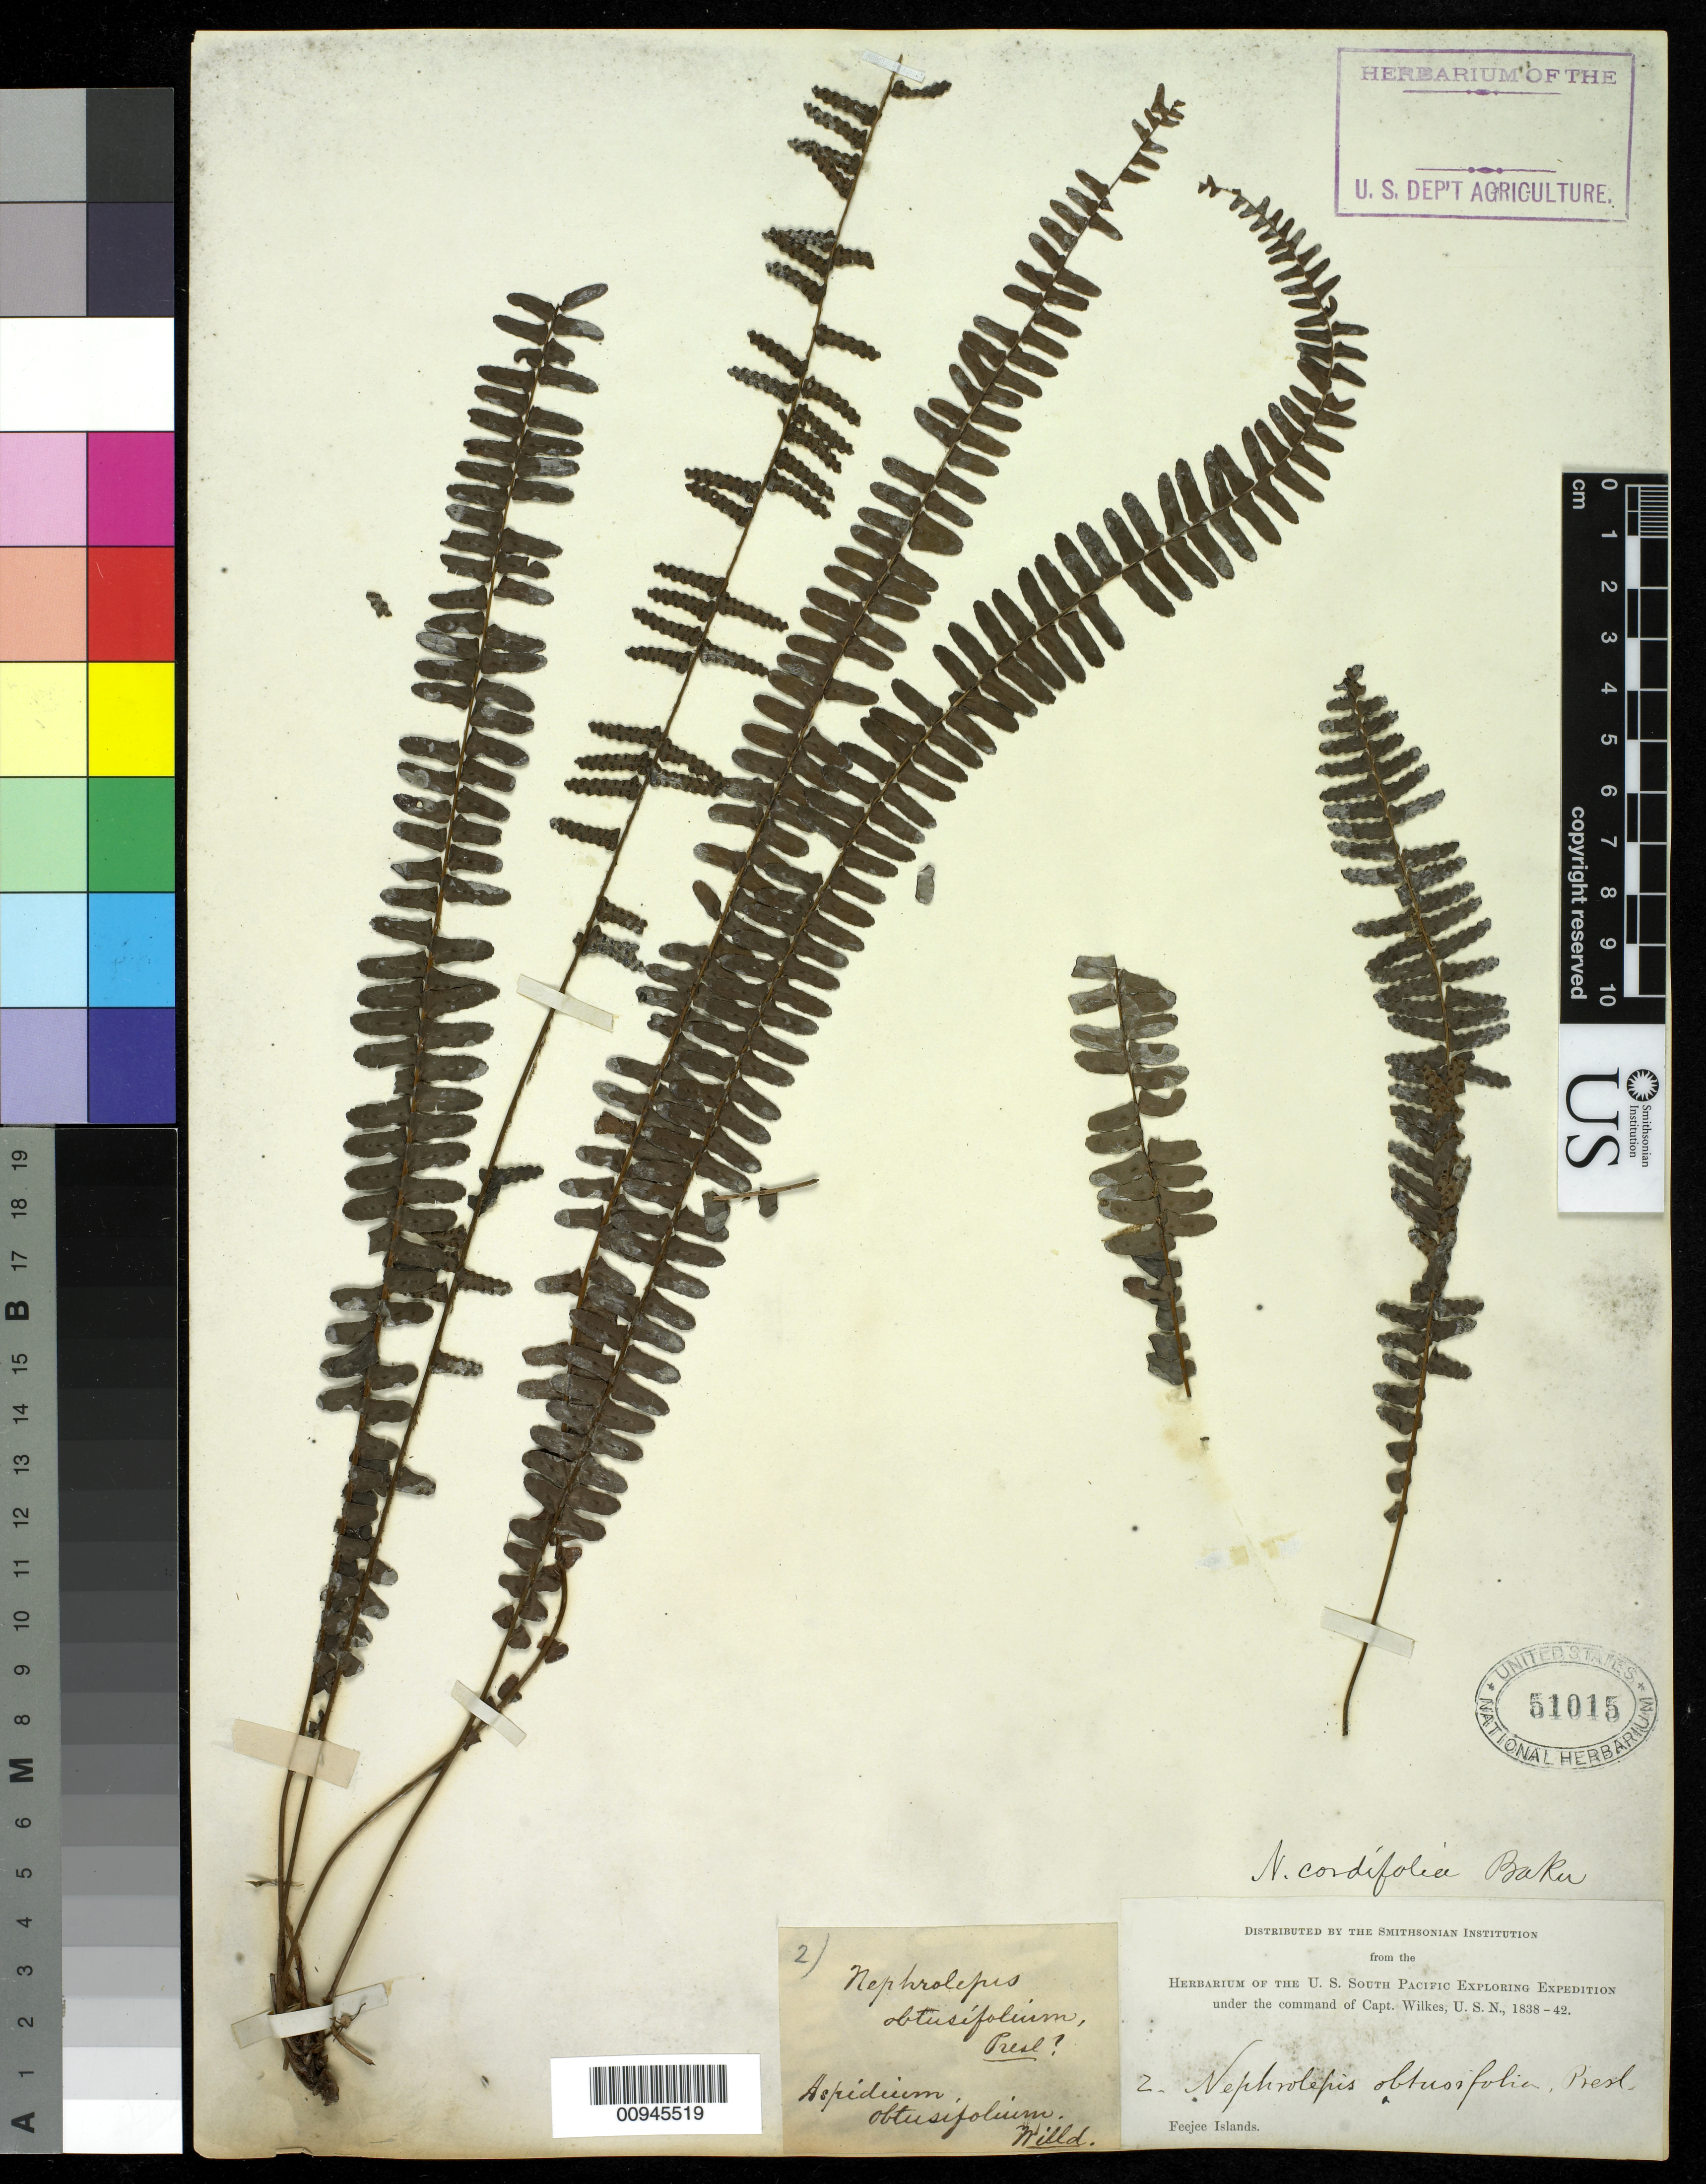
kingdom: Plantae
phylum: Tracheophyta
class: Polypodiopsida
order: Polypodiales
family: Nephrolepidaceae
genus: Nephrolepis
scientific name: Nephrolepis cordifolia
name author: (L.) C. Presl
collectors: Wilkes Explor. Exped.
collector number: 2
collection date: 1838/1842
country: Fiji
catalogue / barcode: US 51015